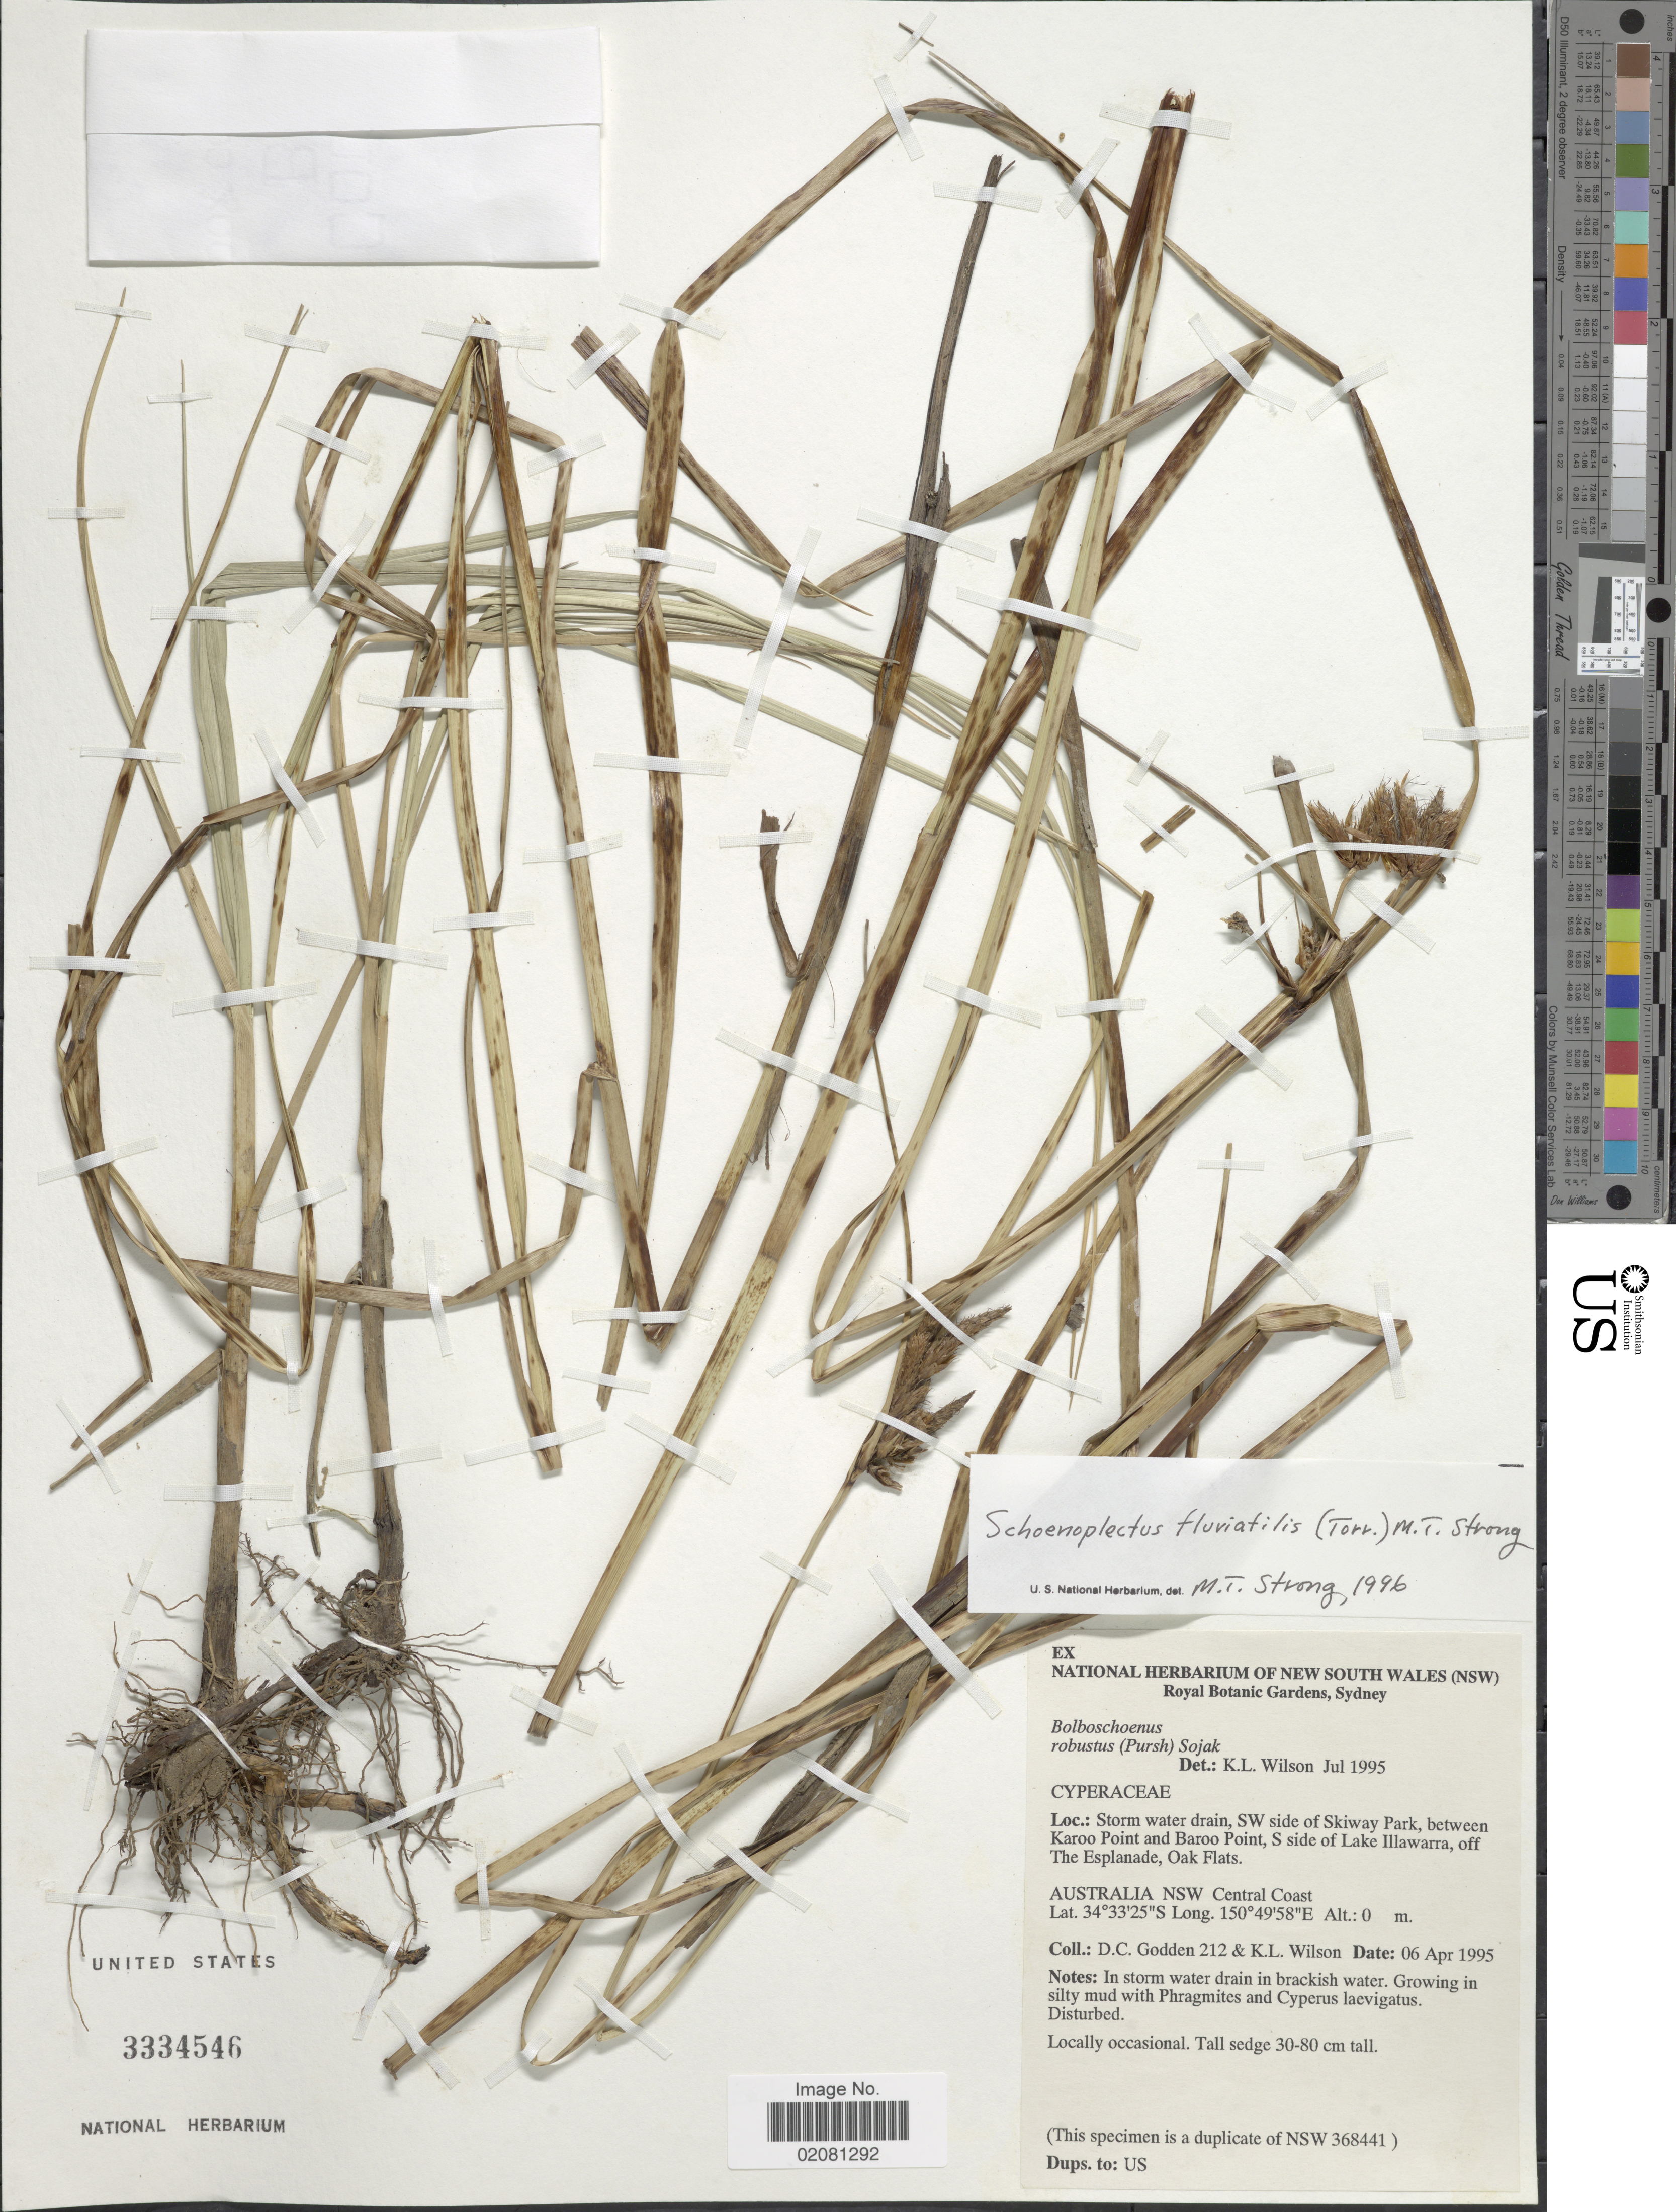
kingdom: Plantae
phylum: Tracheophyta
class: Liliopsida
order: Poales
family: Cyperaceae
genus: Bolboschoenus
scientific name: Bolboschoenus fluviatilis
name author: (Torr.) Soják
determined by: Strong, Mark T., (BOT), Smithsonian Institution - National Museum of Natural History (UNITED STATES)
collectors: D. Godden & K. L. Wilson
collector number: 212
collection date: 1995-04-06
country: Australia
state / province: New South Wales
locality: Storm water drain, SW side of Skiway Park, between Karoo Point and Baroo Point, S side of Lake Illawarra, off The Esplanade, Oak Flats, Central Coast.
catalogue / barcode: US 3334546